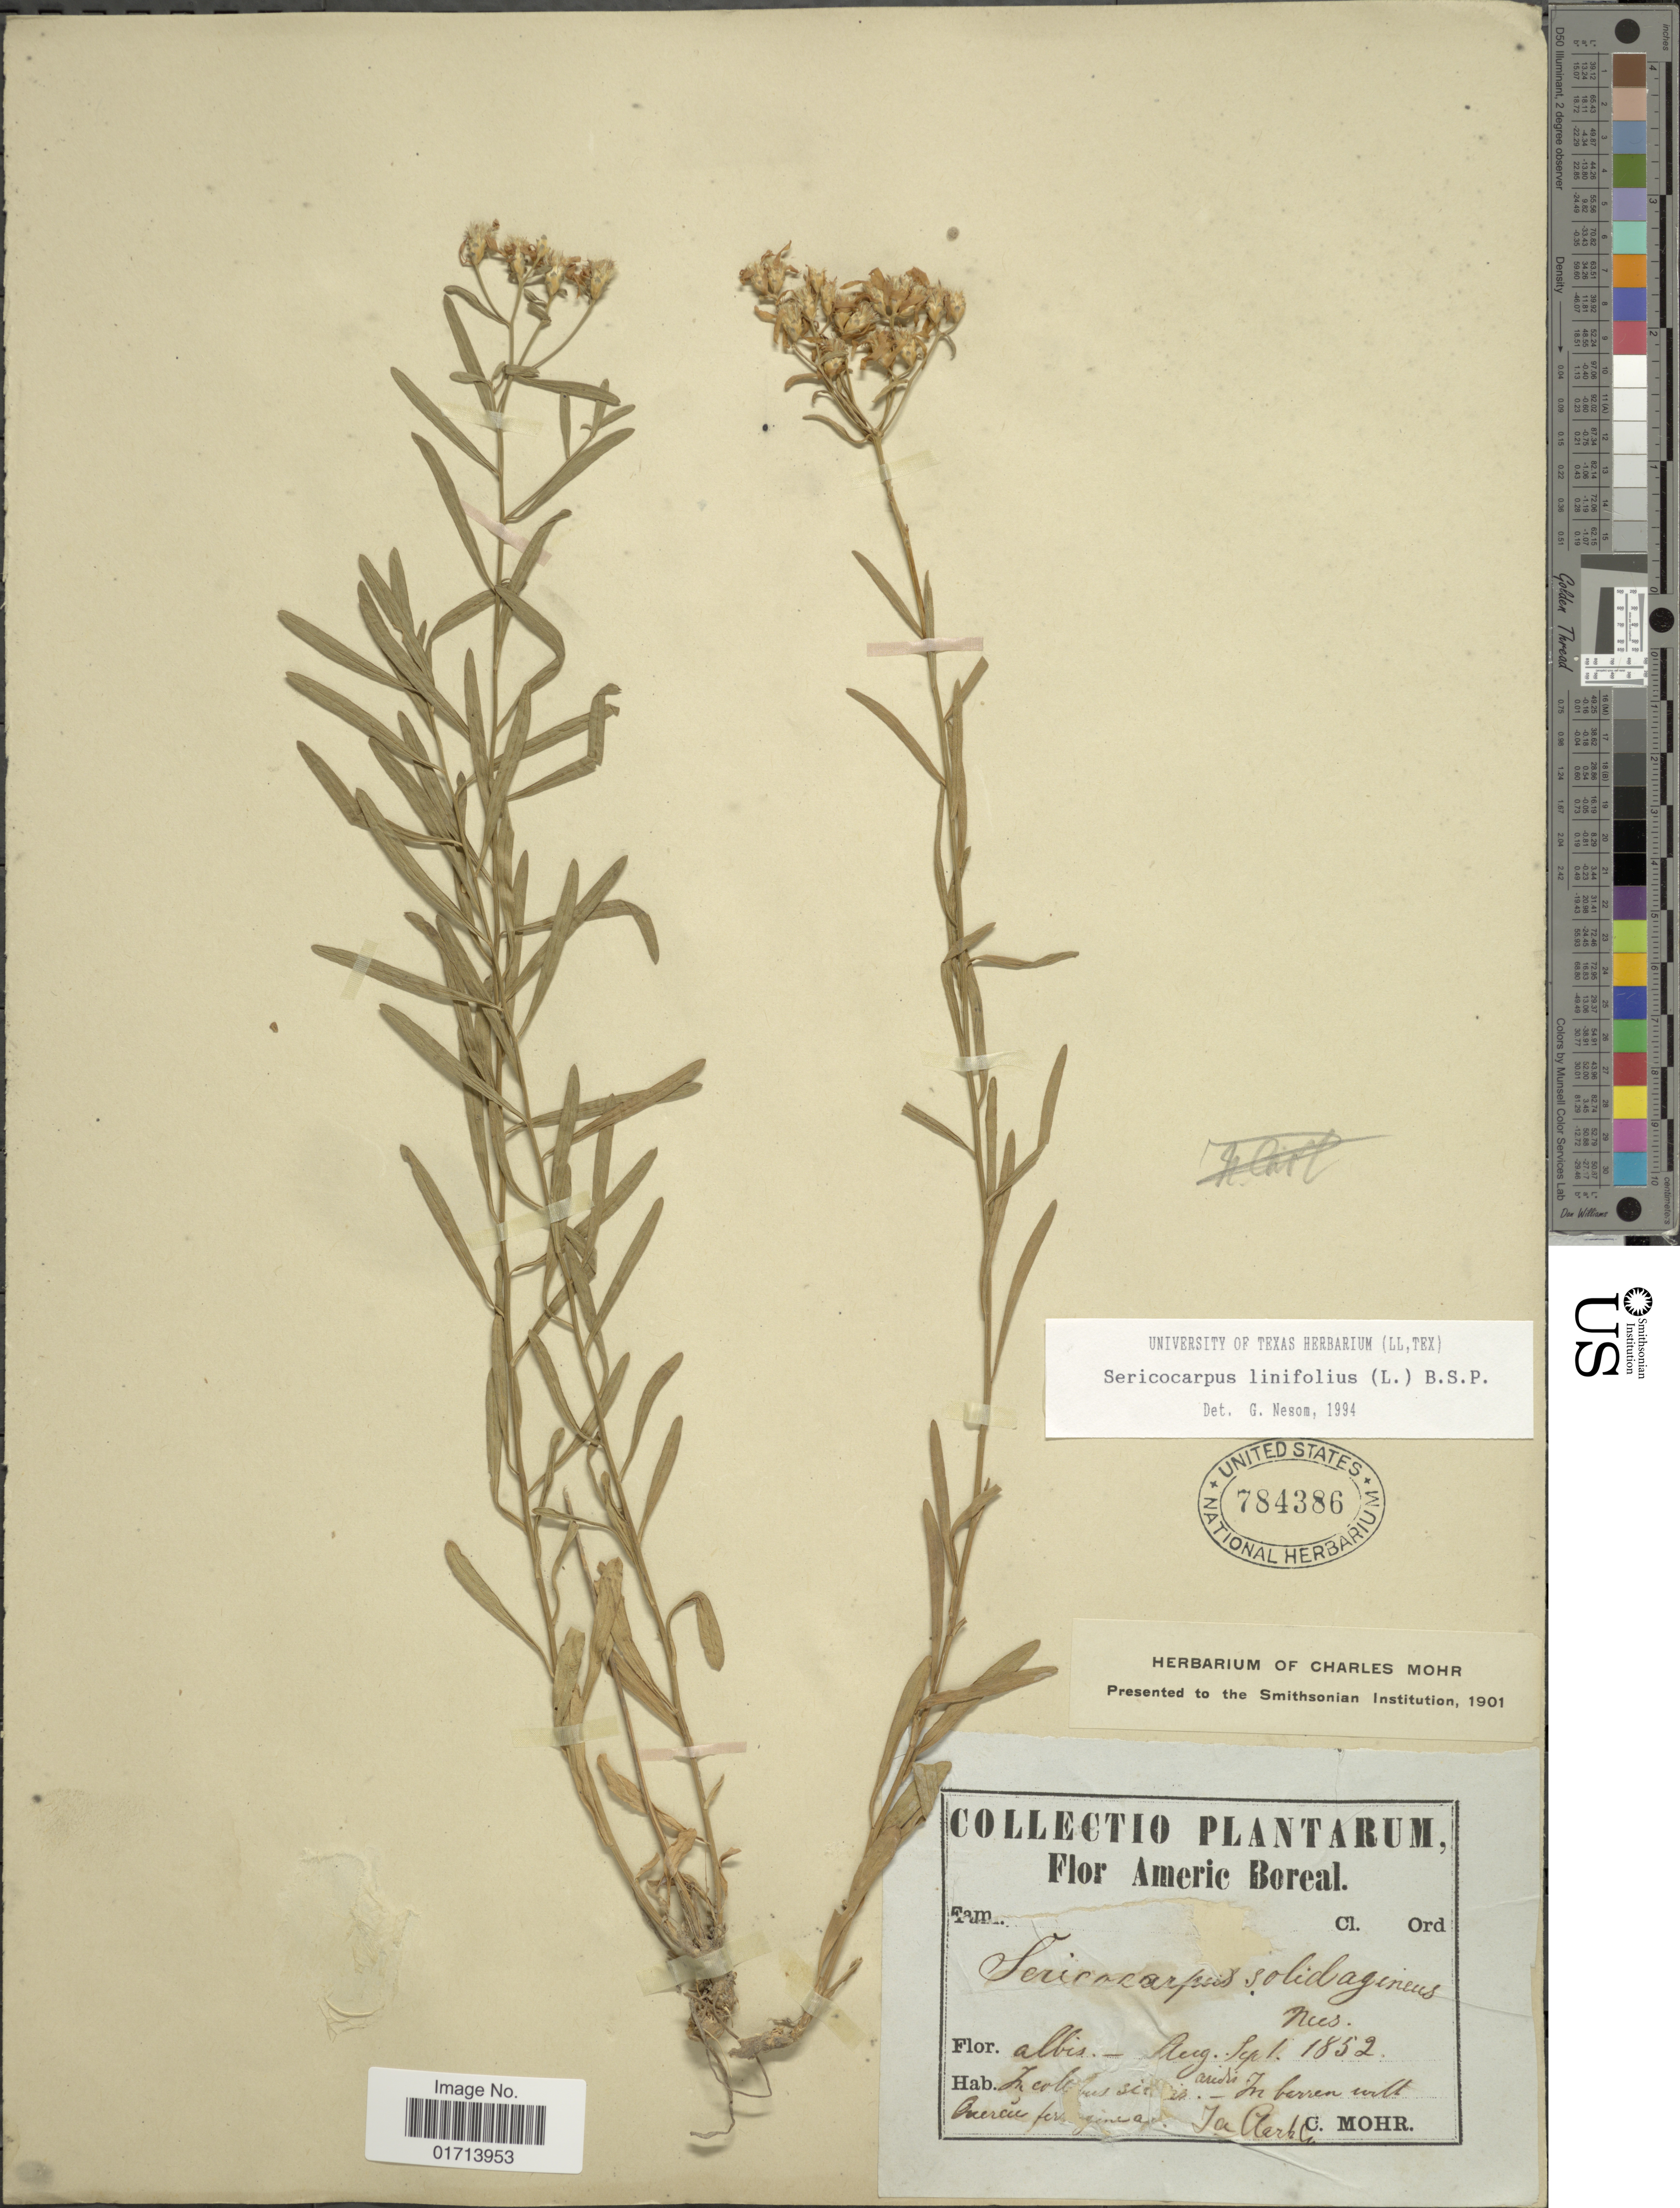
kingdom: Plantae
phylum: Tracheophyta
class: Magnoliopsida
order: Asterales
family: Asteraceae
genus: Sericocarpus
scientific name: Sericocarpus linifolius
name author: (L.) Britton, Stearns & Poggenb.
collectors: C. T. Mohr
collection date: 1852-08/1852-09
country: United States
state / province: Iowa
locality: Americ Boreal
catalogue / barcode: US 784386